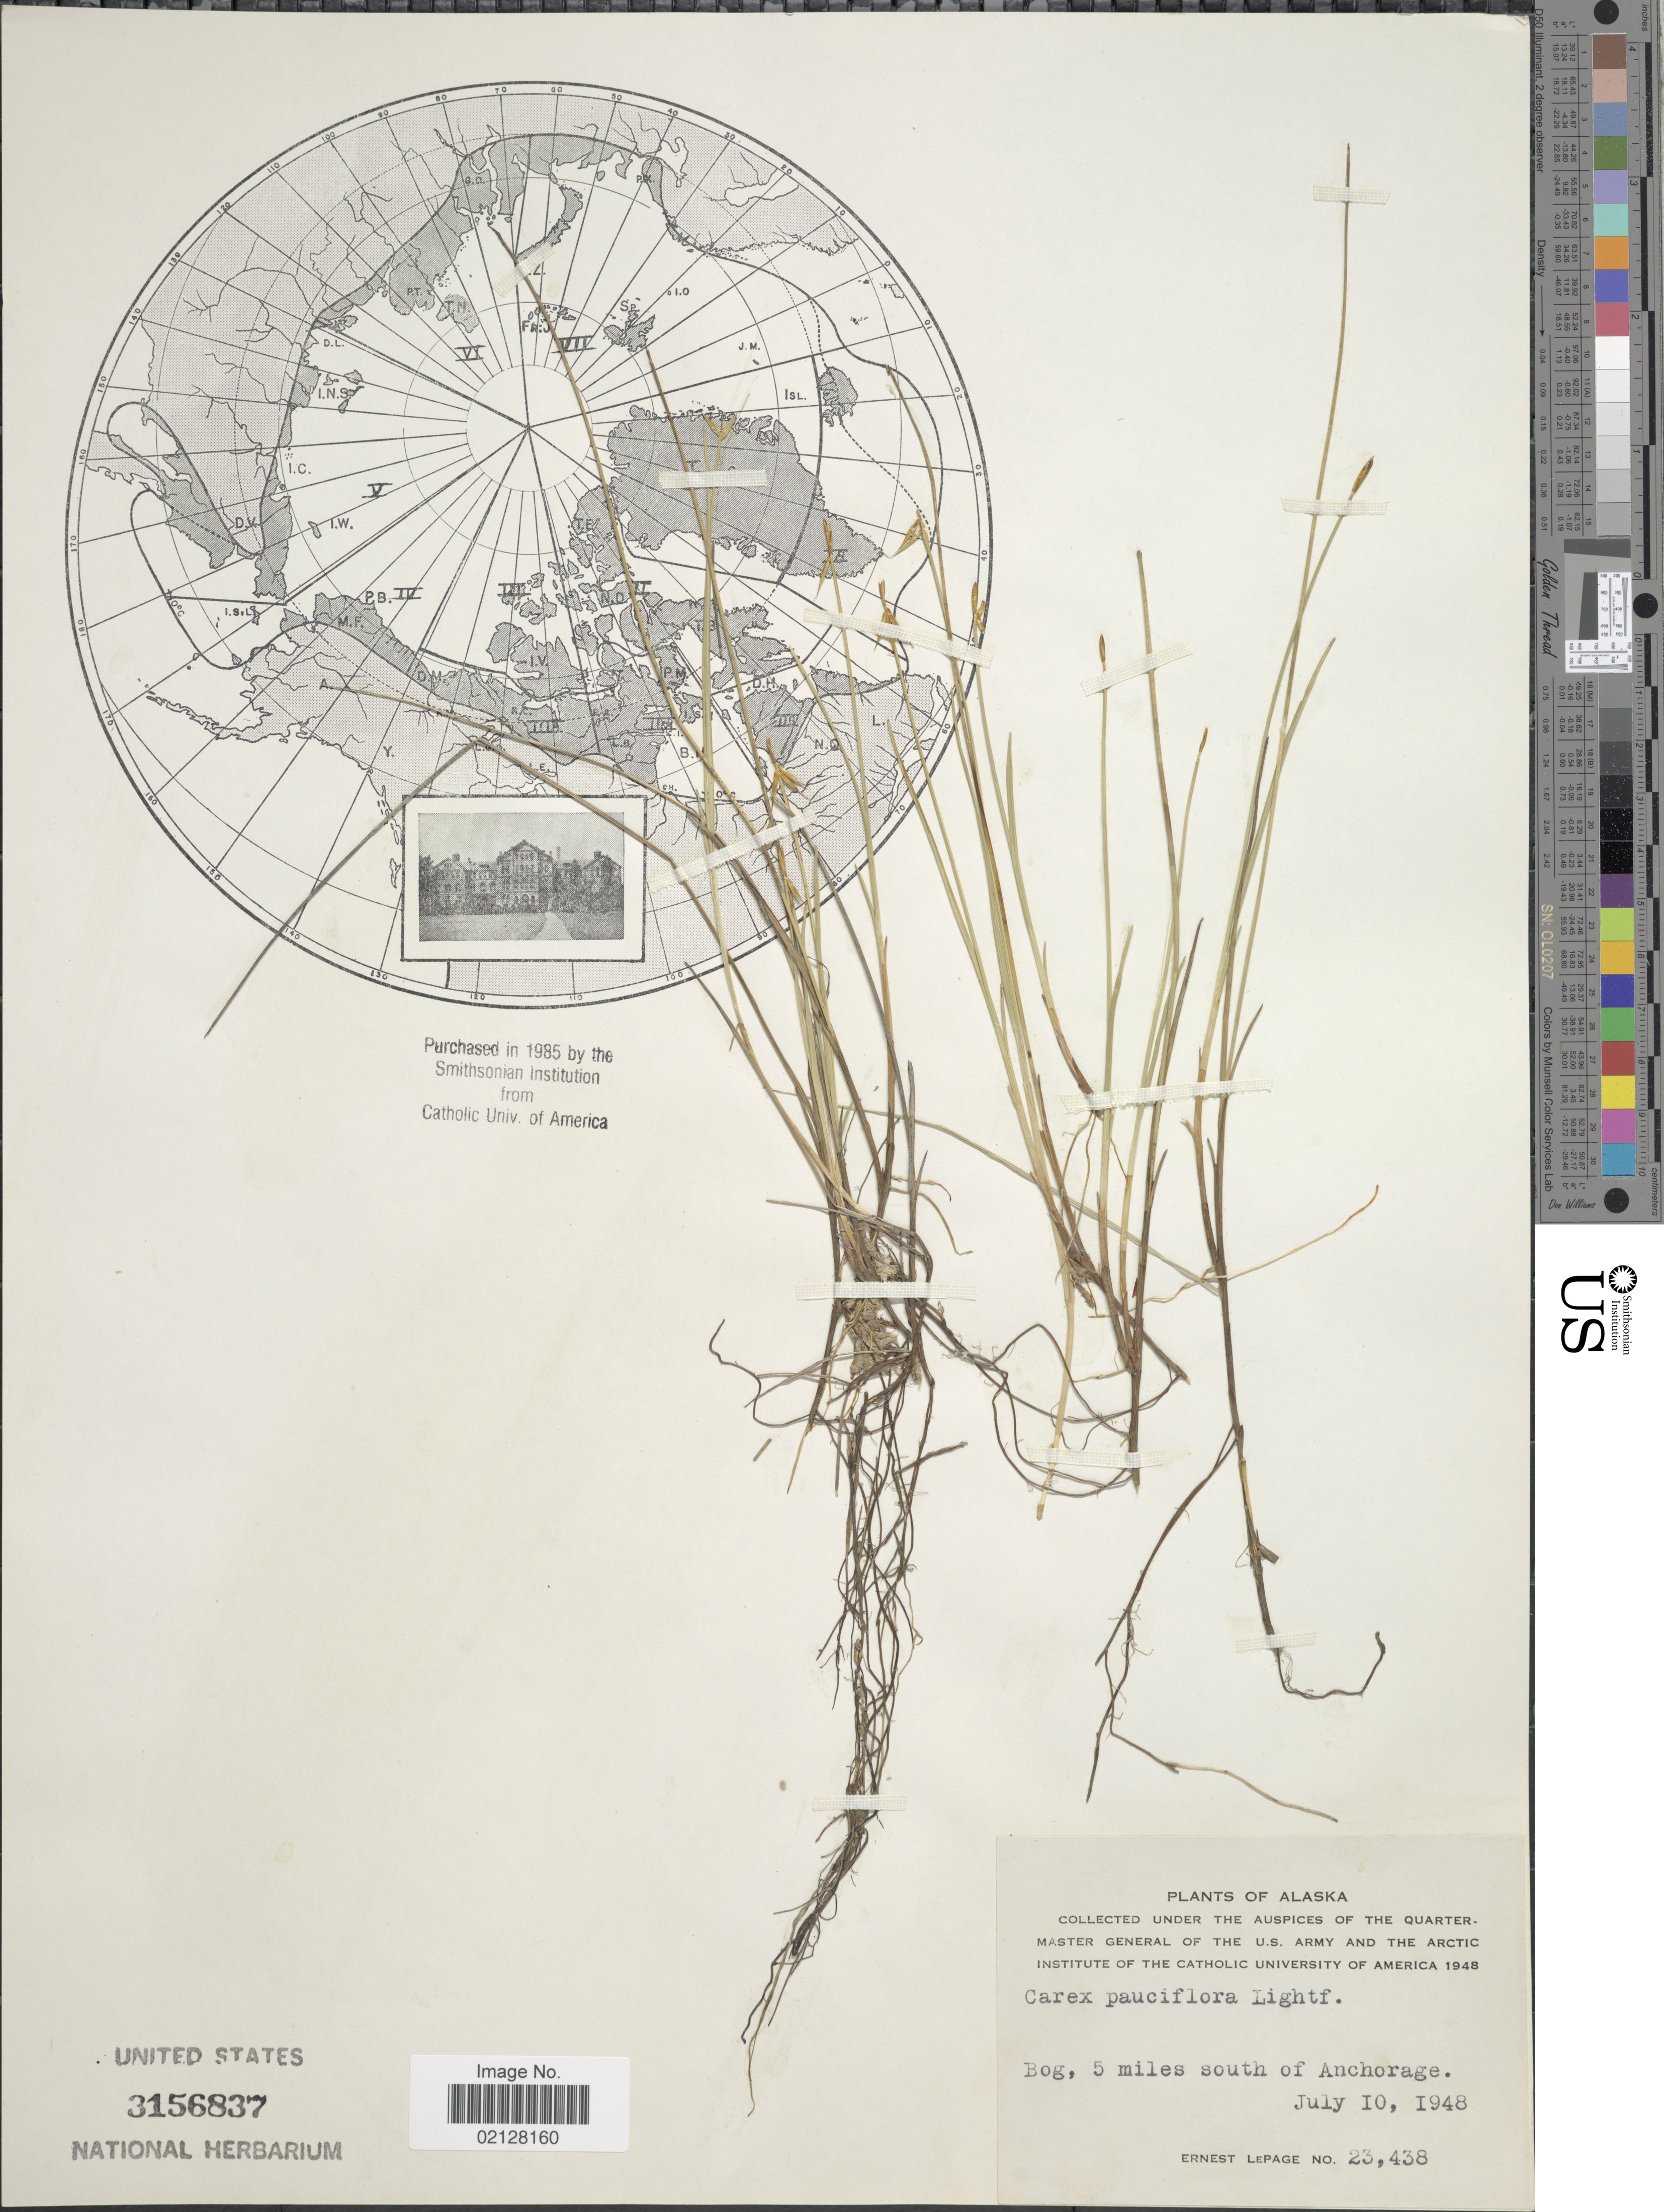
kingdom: Plantae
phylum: Tracheophyta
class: Liliopsida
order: Poales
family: Cyperaceae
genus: Carex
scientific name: Carex pauciflora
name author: Lightf.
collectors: E. Lepage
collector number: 23438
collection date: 1948-07-10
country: United States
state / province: Alaska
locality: Bog, 5 miles south of Anchorage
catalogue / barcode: US 3156837